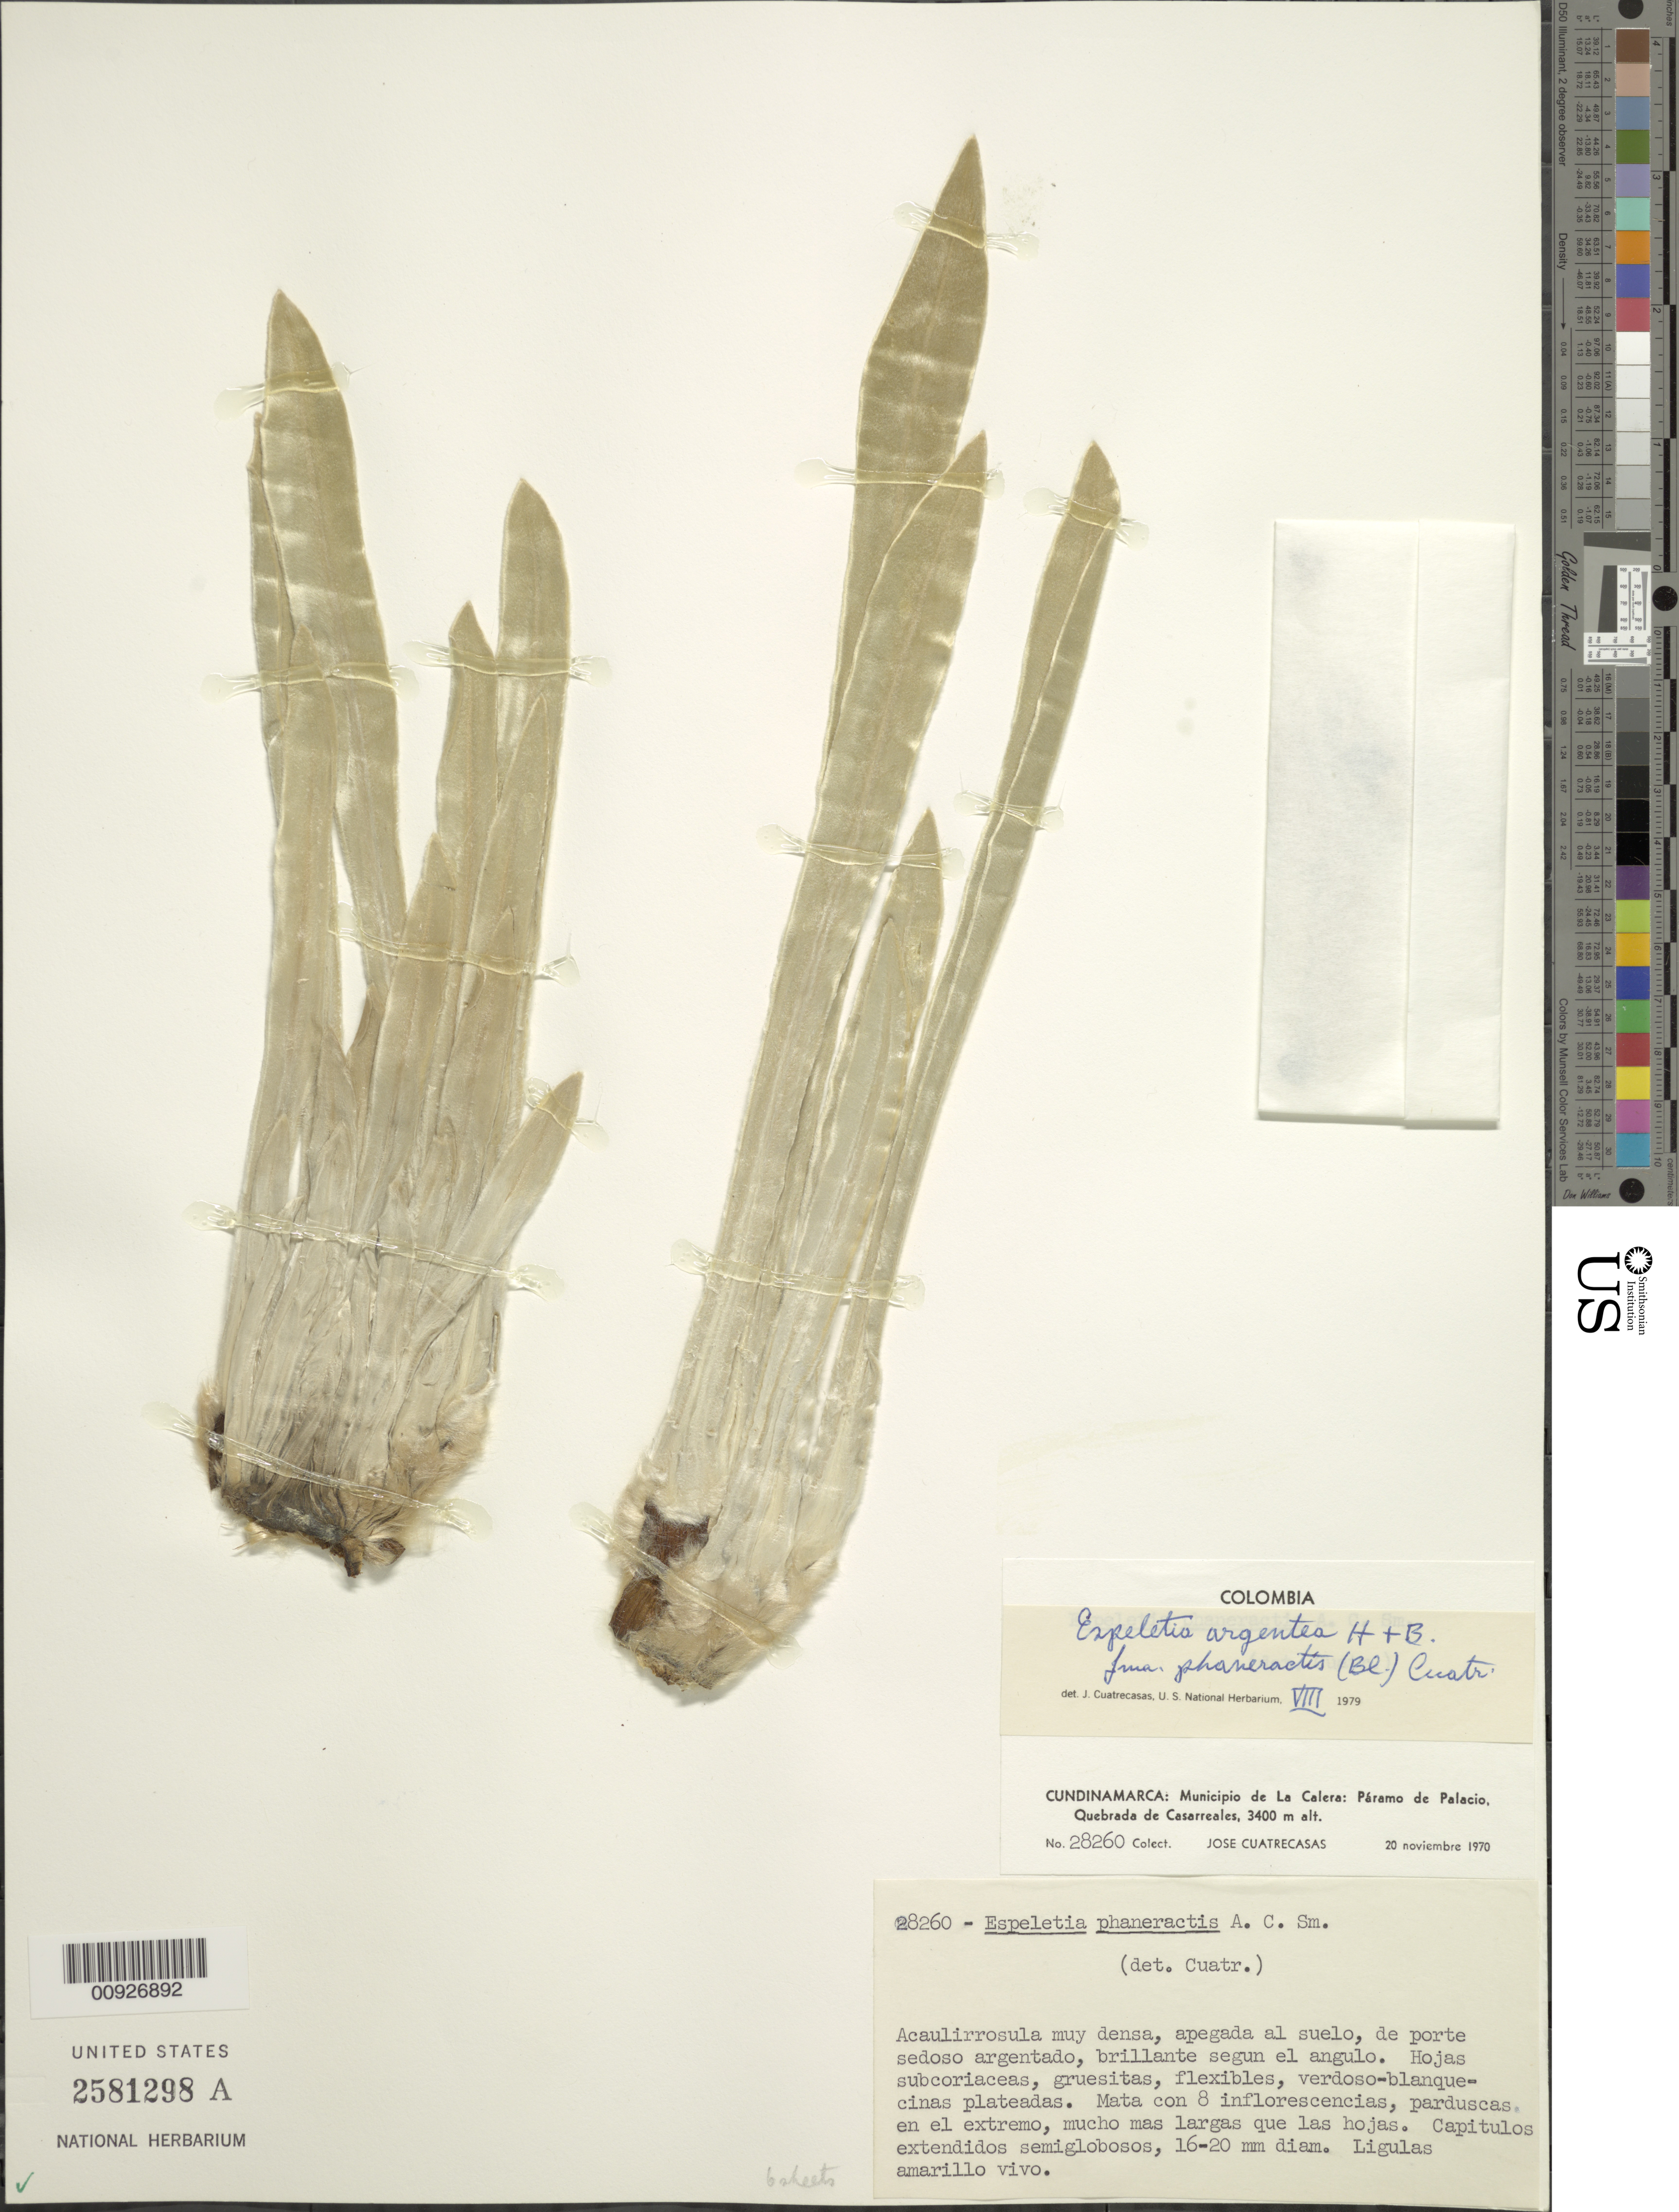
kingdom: Plantae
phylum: Tracheophyta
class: Magnoliopsida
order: Asterales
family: Asteraceae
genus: Espeletia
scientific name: Espeletia argentea f. phaneractis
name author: (S.F. Blake) Cuatrec.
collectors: J. Cuatrecasas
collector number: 28260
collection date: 1970-11-20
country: Colombia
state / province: Cundinamarca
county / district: M. de La Calera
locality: Paramo de Palacio. Quebrada de Casarreales.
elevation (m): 3400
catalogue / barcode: US 2581298A